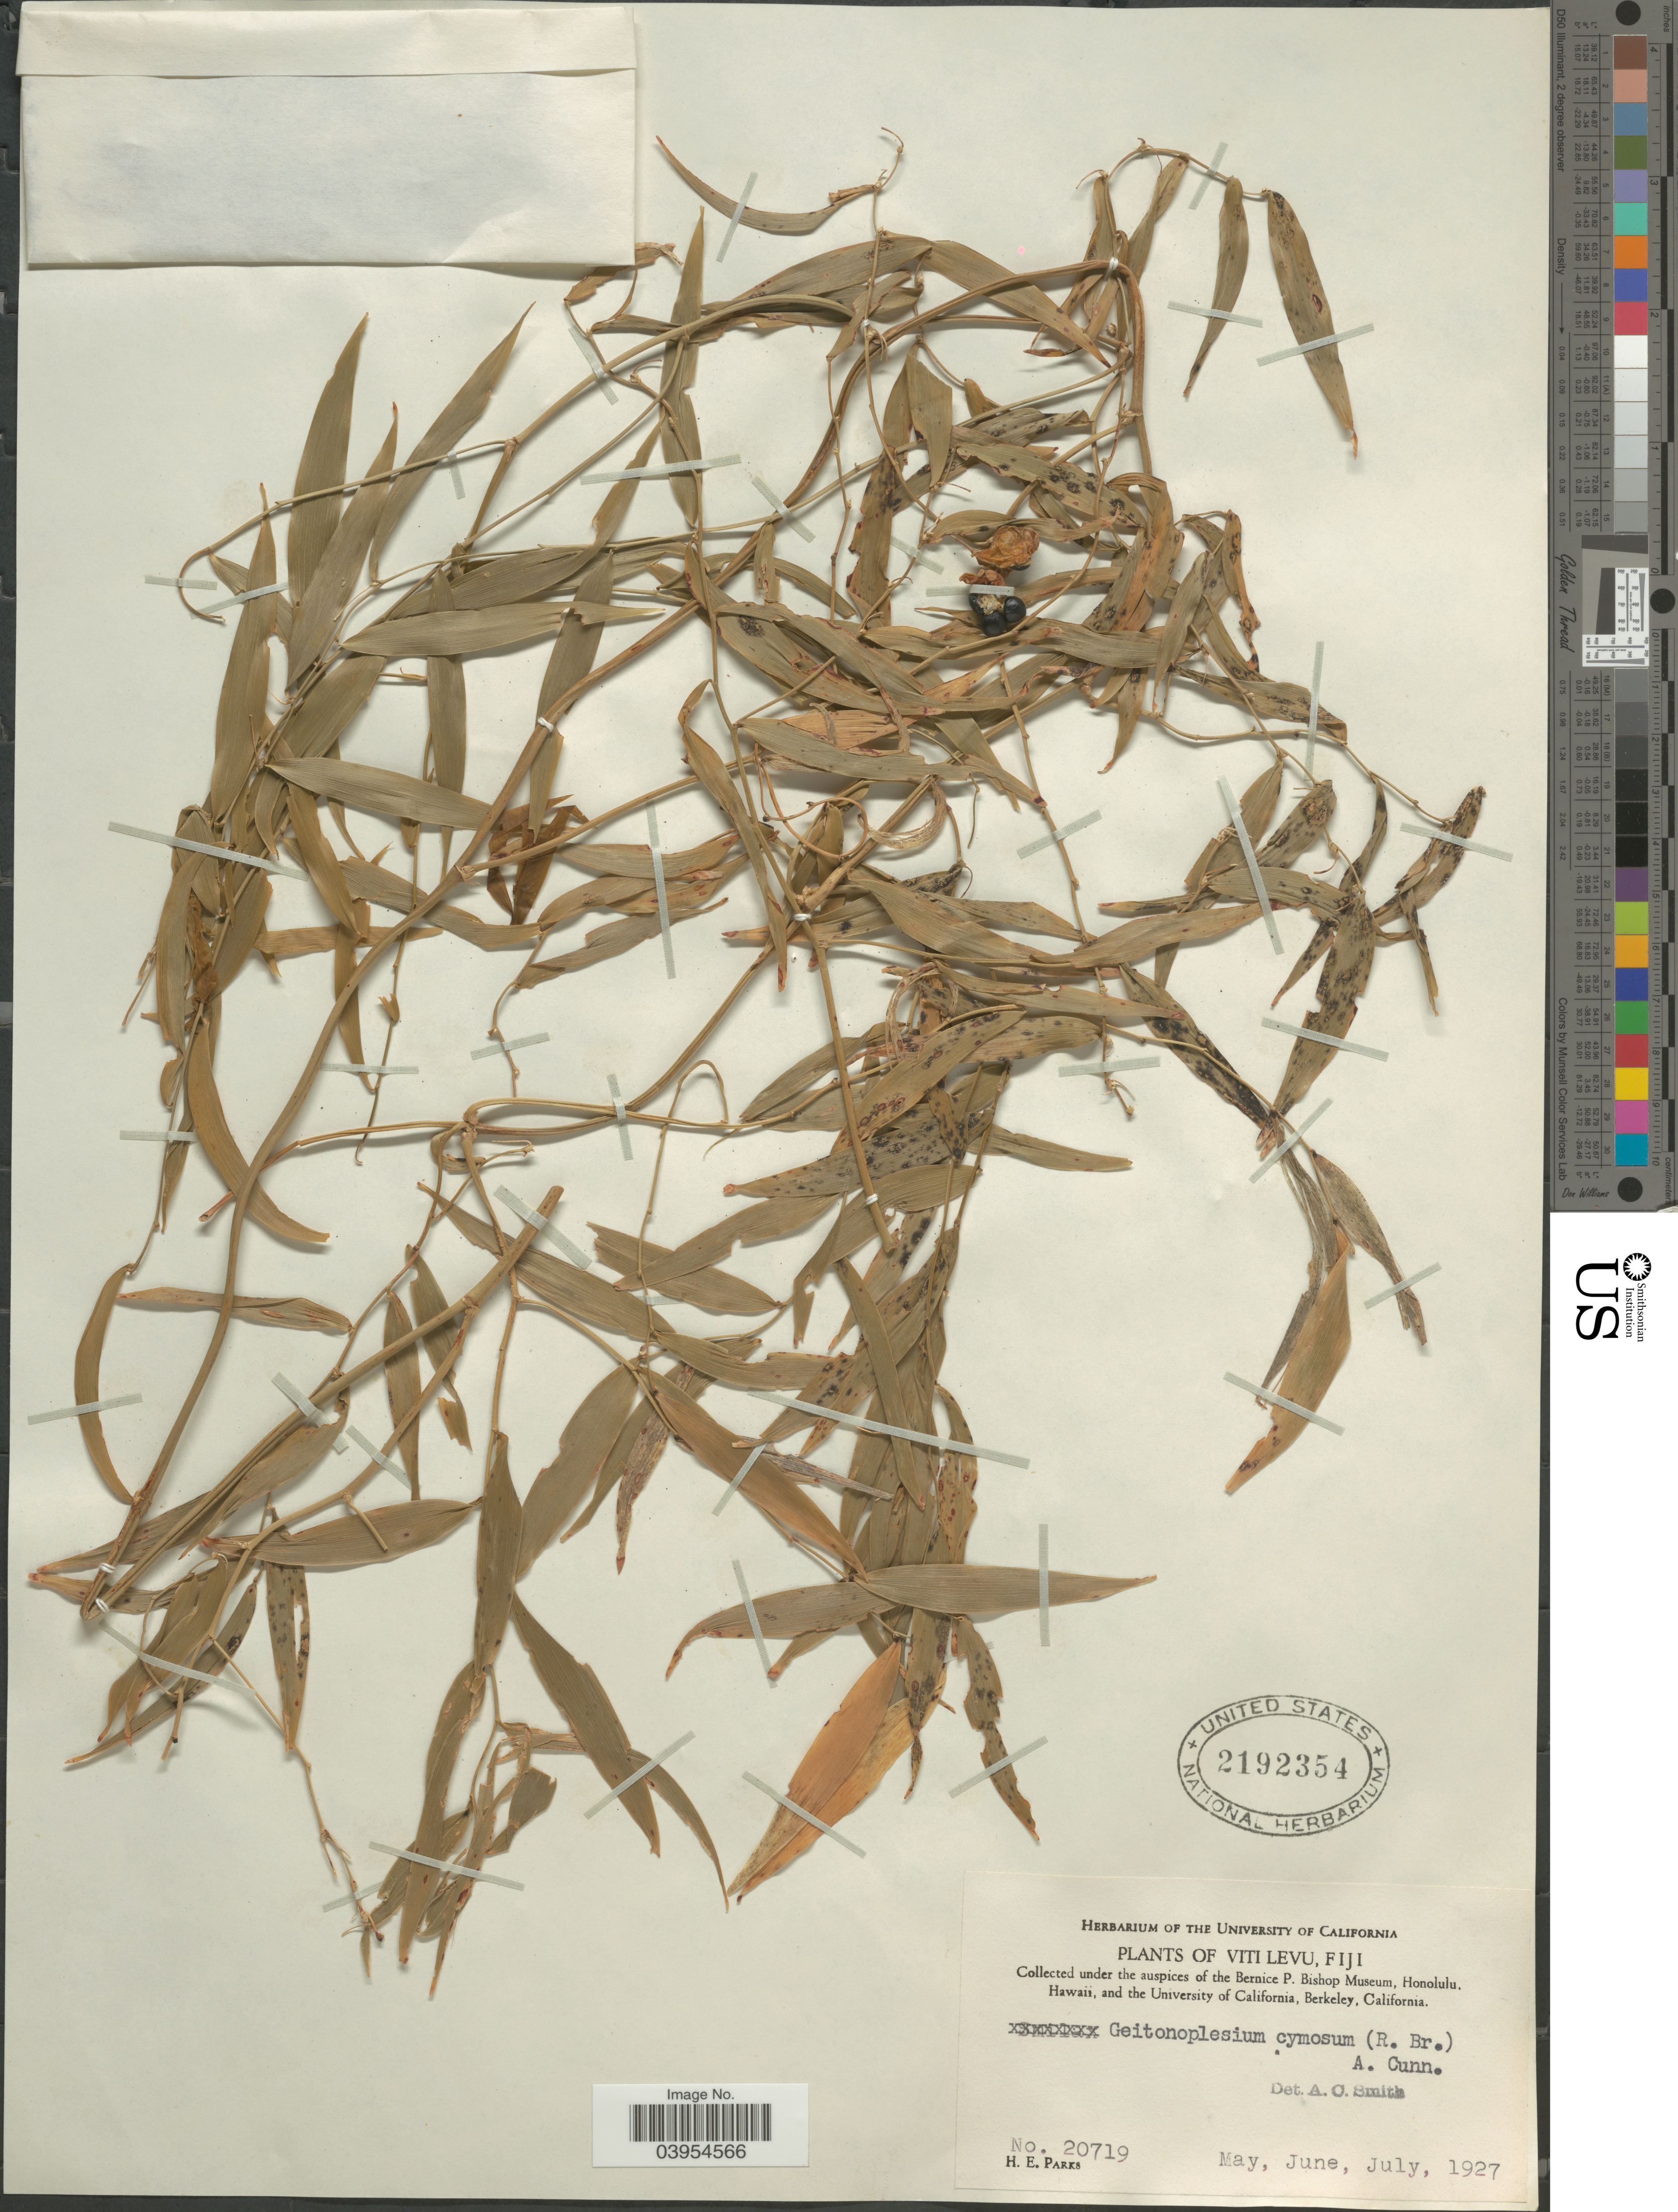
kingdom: Plantae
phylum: Tracheophyta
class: Liliopsida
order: Asparagales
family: Asphodelaceae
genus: Geitonoplesium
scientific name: Geitonoplesium cymosum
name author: (R. Br.) A. Cunn. ex Hook.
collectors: H. E. Parks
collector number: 20719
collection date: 1927-05/1927-07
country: Fiji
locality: Viti Levu.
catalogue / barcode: US 2192354